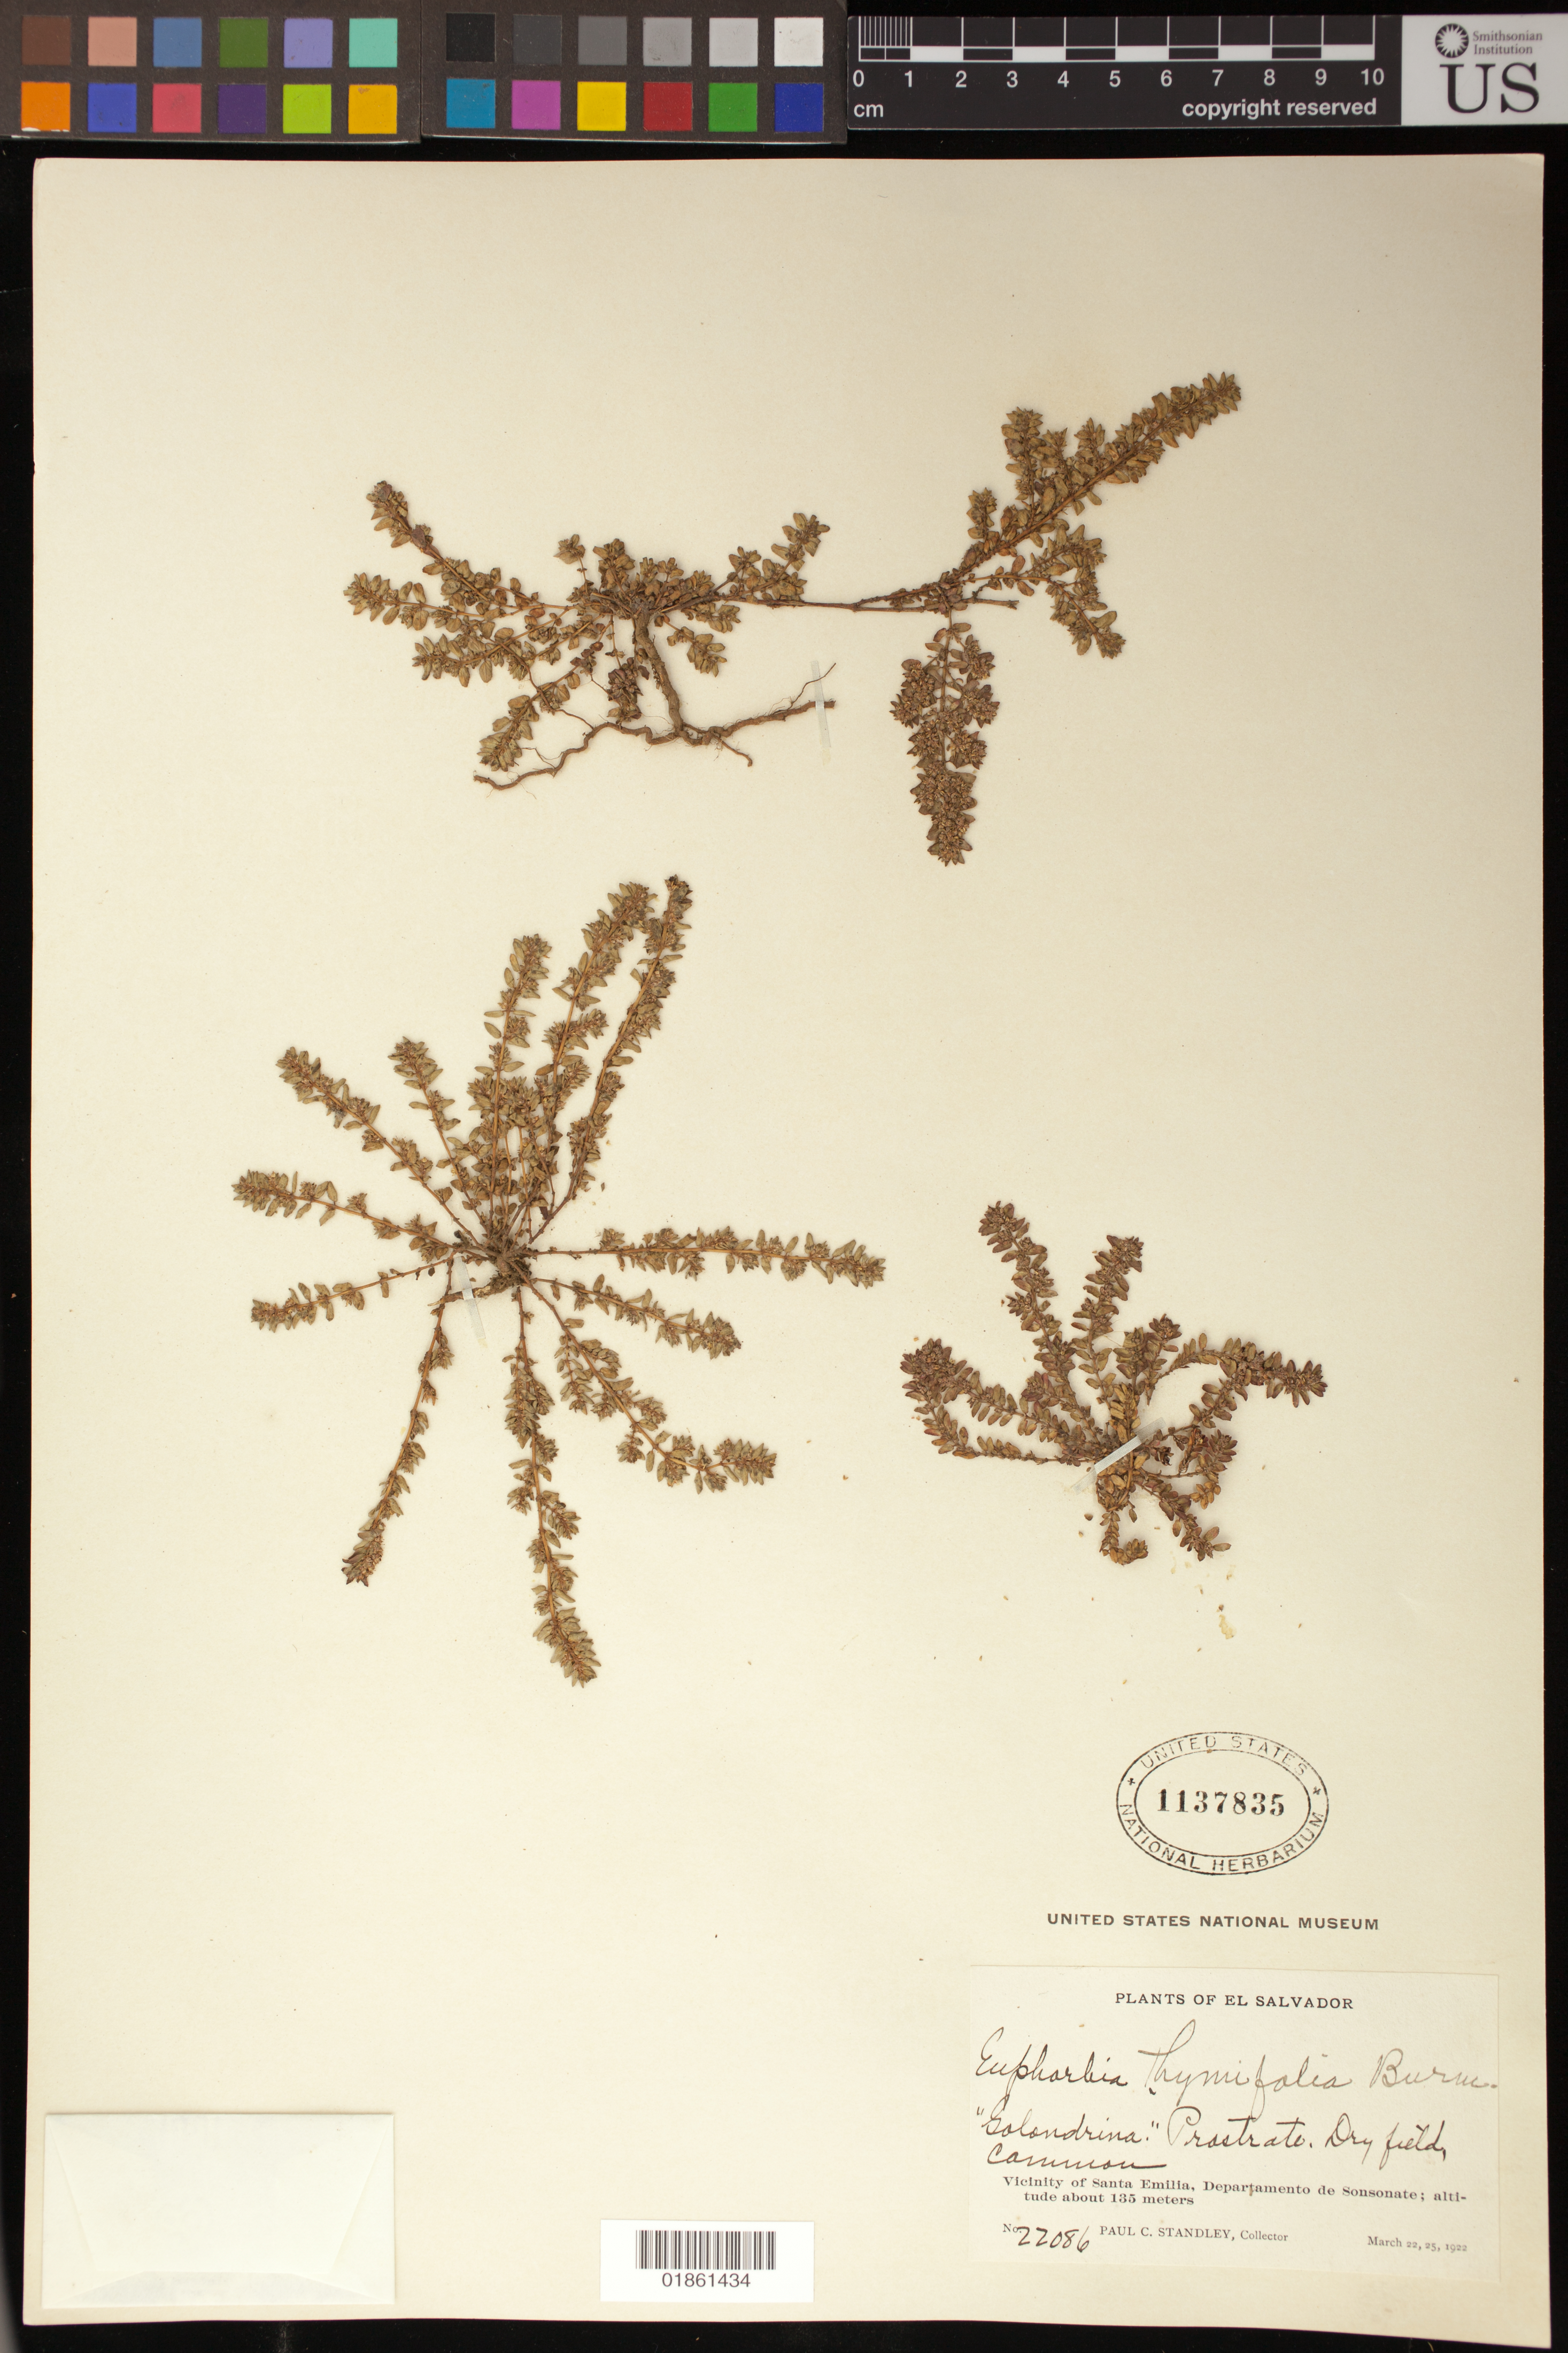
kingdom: Plantae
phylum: Tracheophyta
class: Magnoliopsida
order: Malpighiales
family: Euphorbiaceae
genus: Euphorbia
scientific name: Euphorbia thymifolia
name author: L.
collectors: P. C. Standley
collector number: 22086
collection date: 1922-03-22,1922-03-25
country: El Salvador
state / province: Sonsonate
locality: Vicinity of Santa Emilia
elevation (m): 135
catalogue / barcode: US 1137835